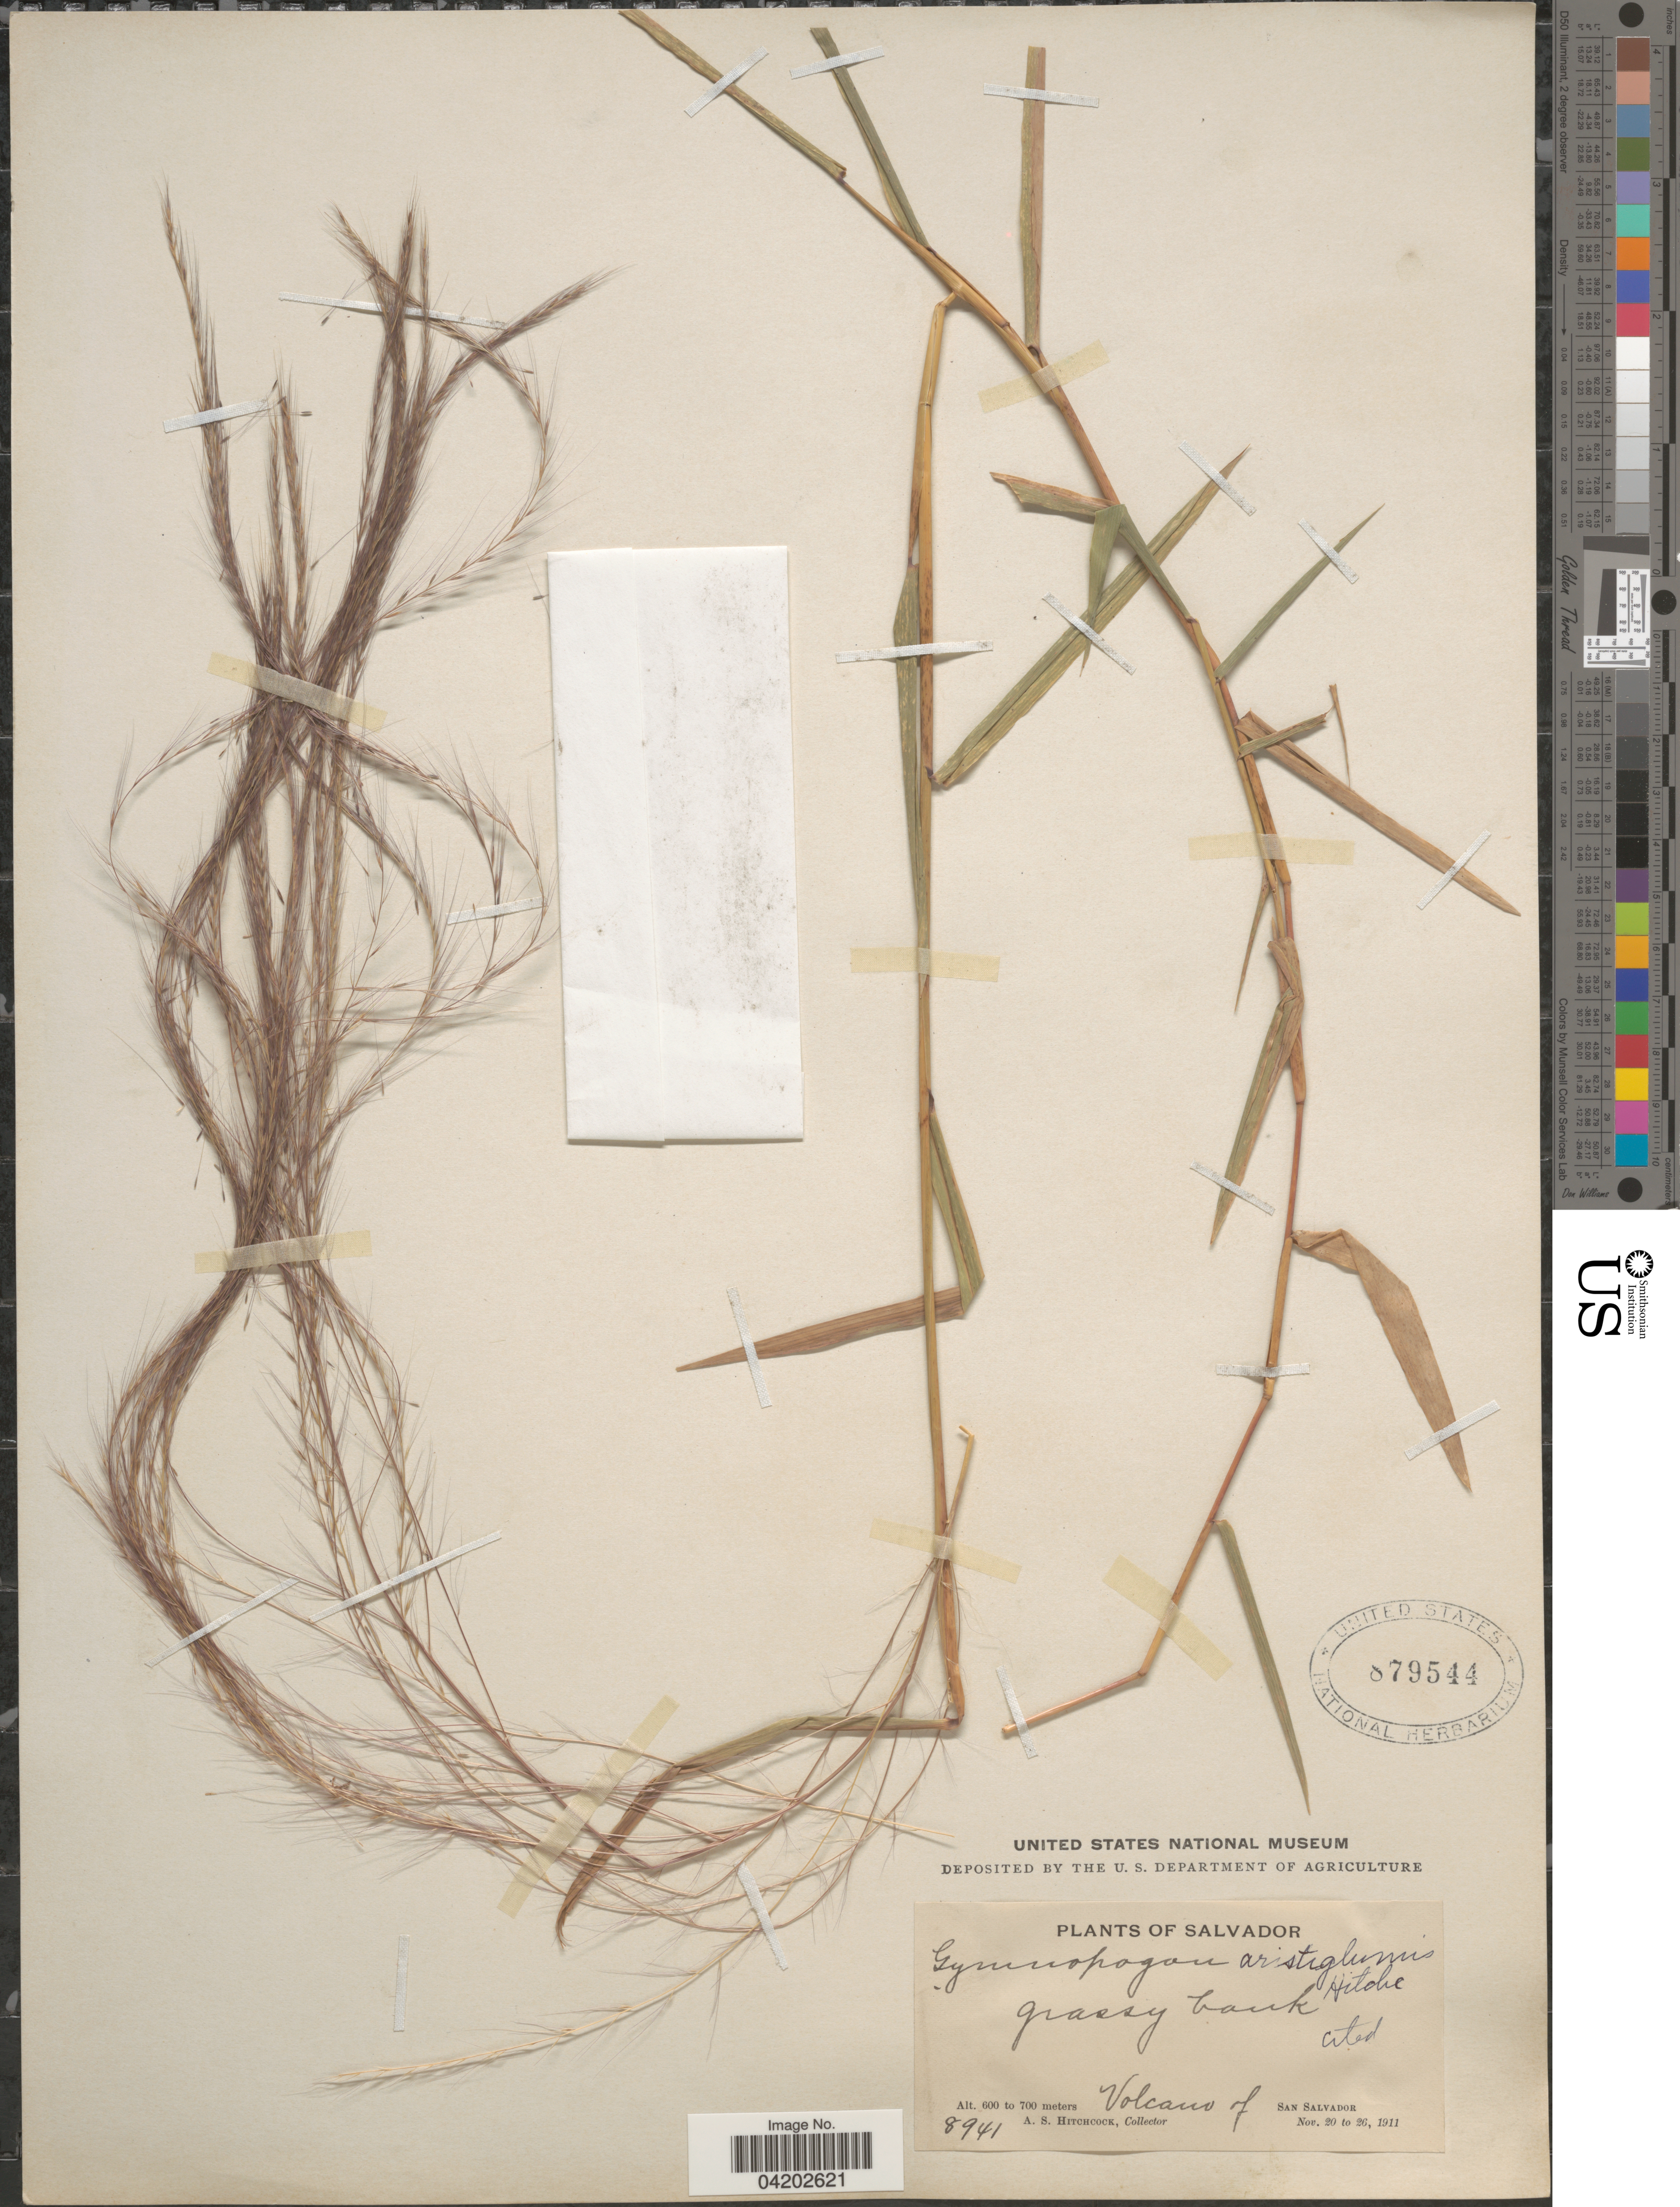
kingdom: Plantae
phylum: Tracheophyta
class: Liliopsida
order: Poales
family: Poaceae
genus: Gymnopogon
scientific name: Gymnopogon aristiglumis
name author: Hitchc.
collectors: A. S. Hitchcock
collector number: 8941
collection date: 1911-11-20/1911-11-26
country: El Salvador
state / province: San Salvador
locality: Volcano of San Salvador.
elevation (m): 600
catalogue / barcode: US 879544